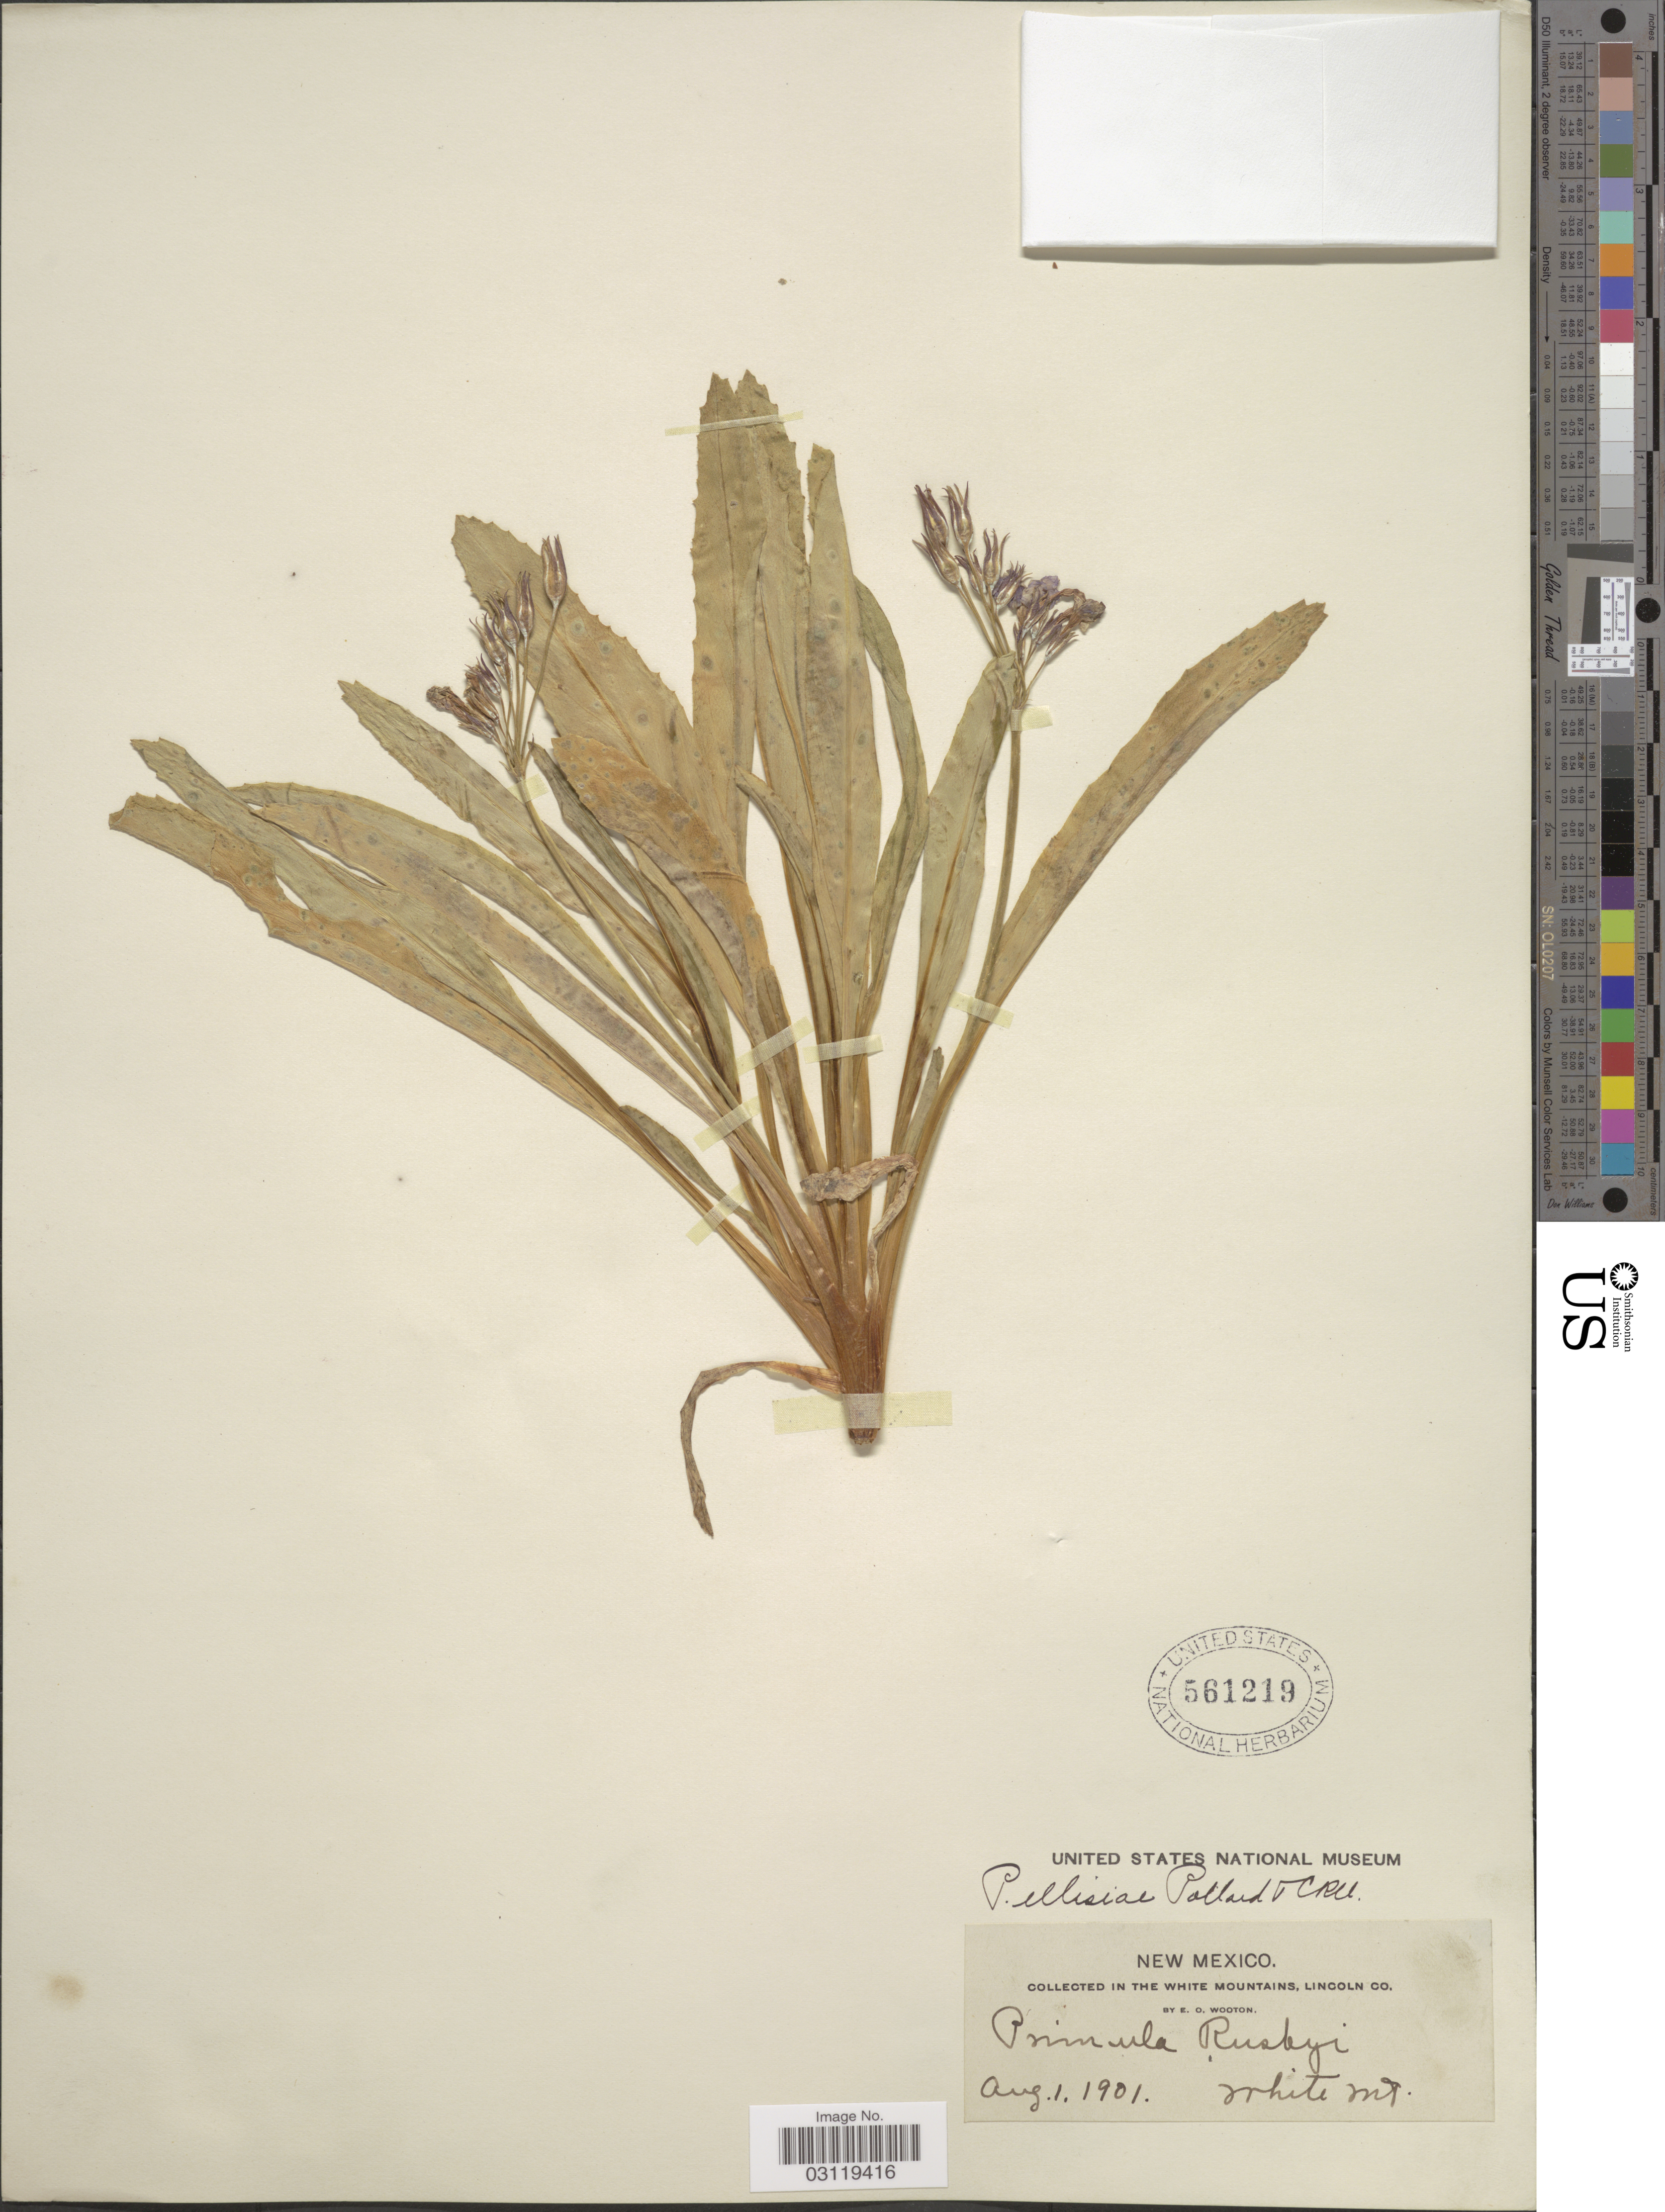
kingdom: Plantae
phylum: Tracheophyta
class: Magnoliopsida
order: Ericales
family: Primulaceae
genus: Primula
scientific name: Primula ellisiae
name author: Pollard & Cockerell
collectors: E. O. Wooton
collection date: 1901-08-01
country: United States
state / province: New Mexico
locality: The White Mountains, Lincoln Co. White Mt.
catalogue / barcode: US 561219